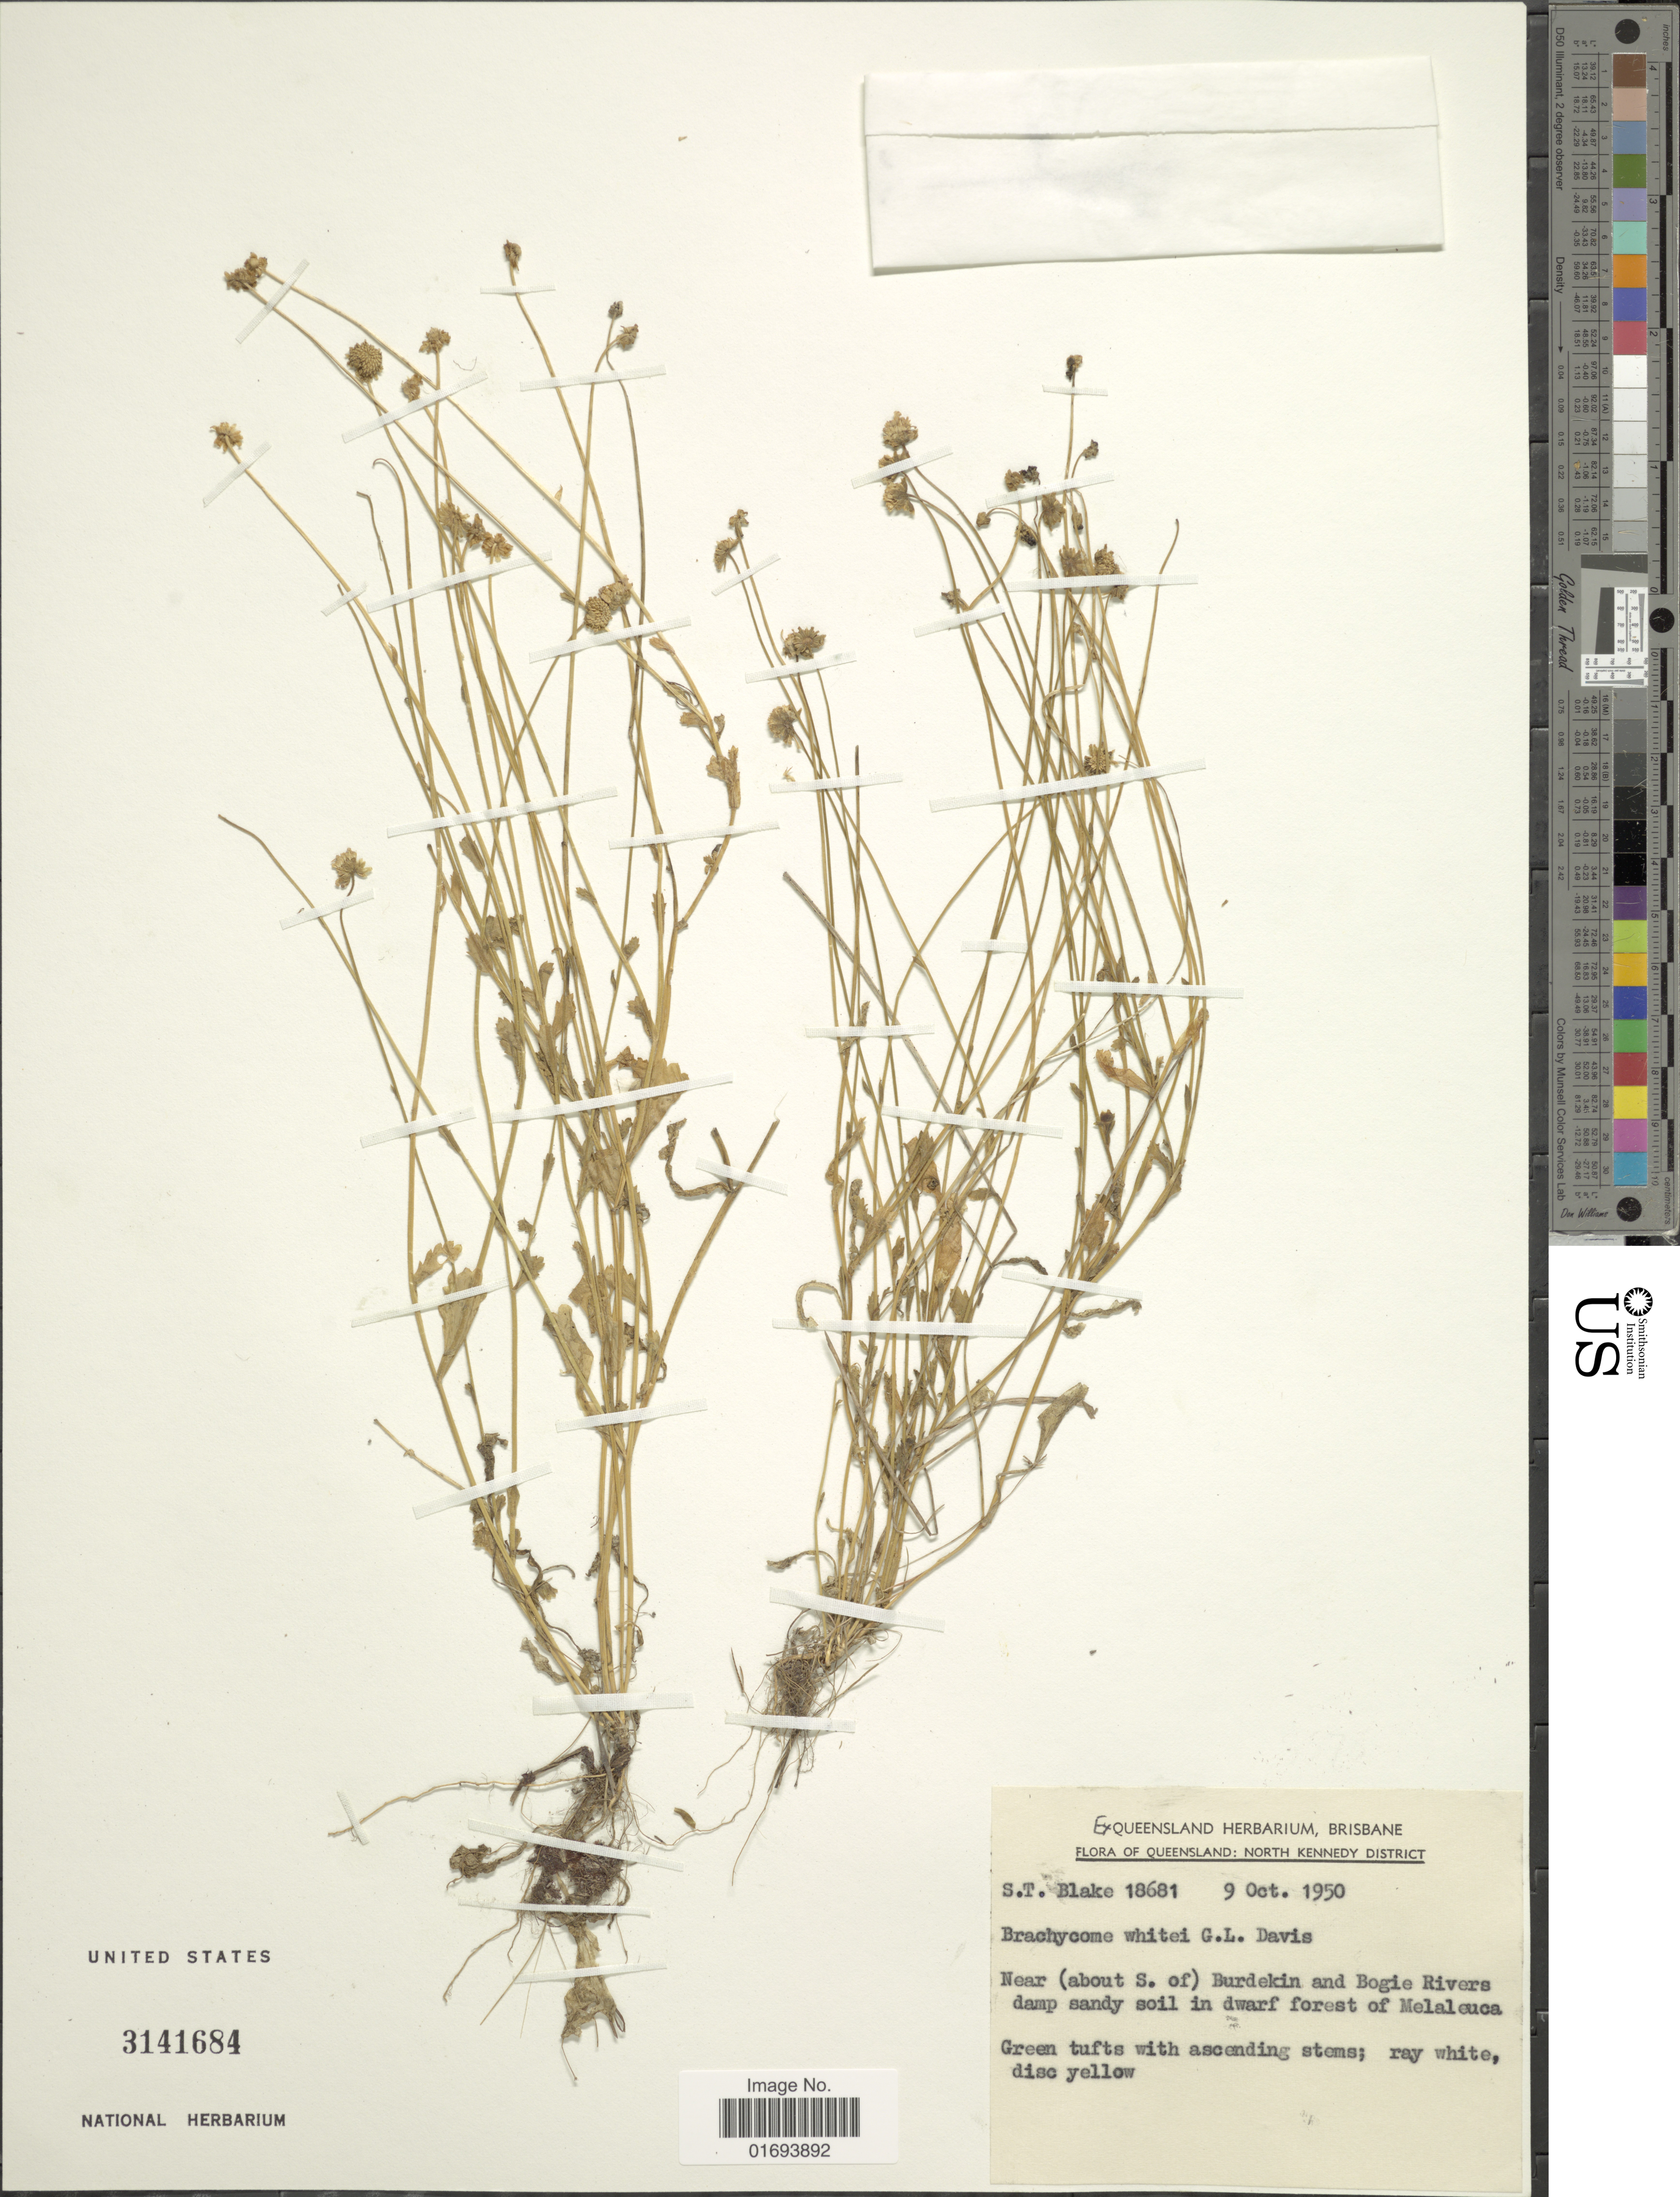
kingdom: Plantae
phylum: Tracheophyta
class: Magnoliopsida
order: Asterales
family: Asteraceae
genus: Brachyscome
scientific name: Brachyscome whitei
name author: G.L. Davis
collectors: S. T. Blake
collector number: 18681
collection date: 1950-10-09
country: Australia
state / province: Queensland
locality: Queensland: North Kennedy District. Near(about S. of ) Burdekin and Bogiie Rivers damp sandy soil in dwarf forest of Melaleuca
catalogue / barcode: US 3141684